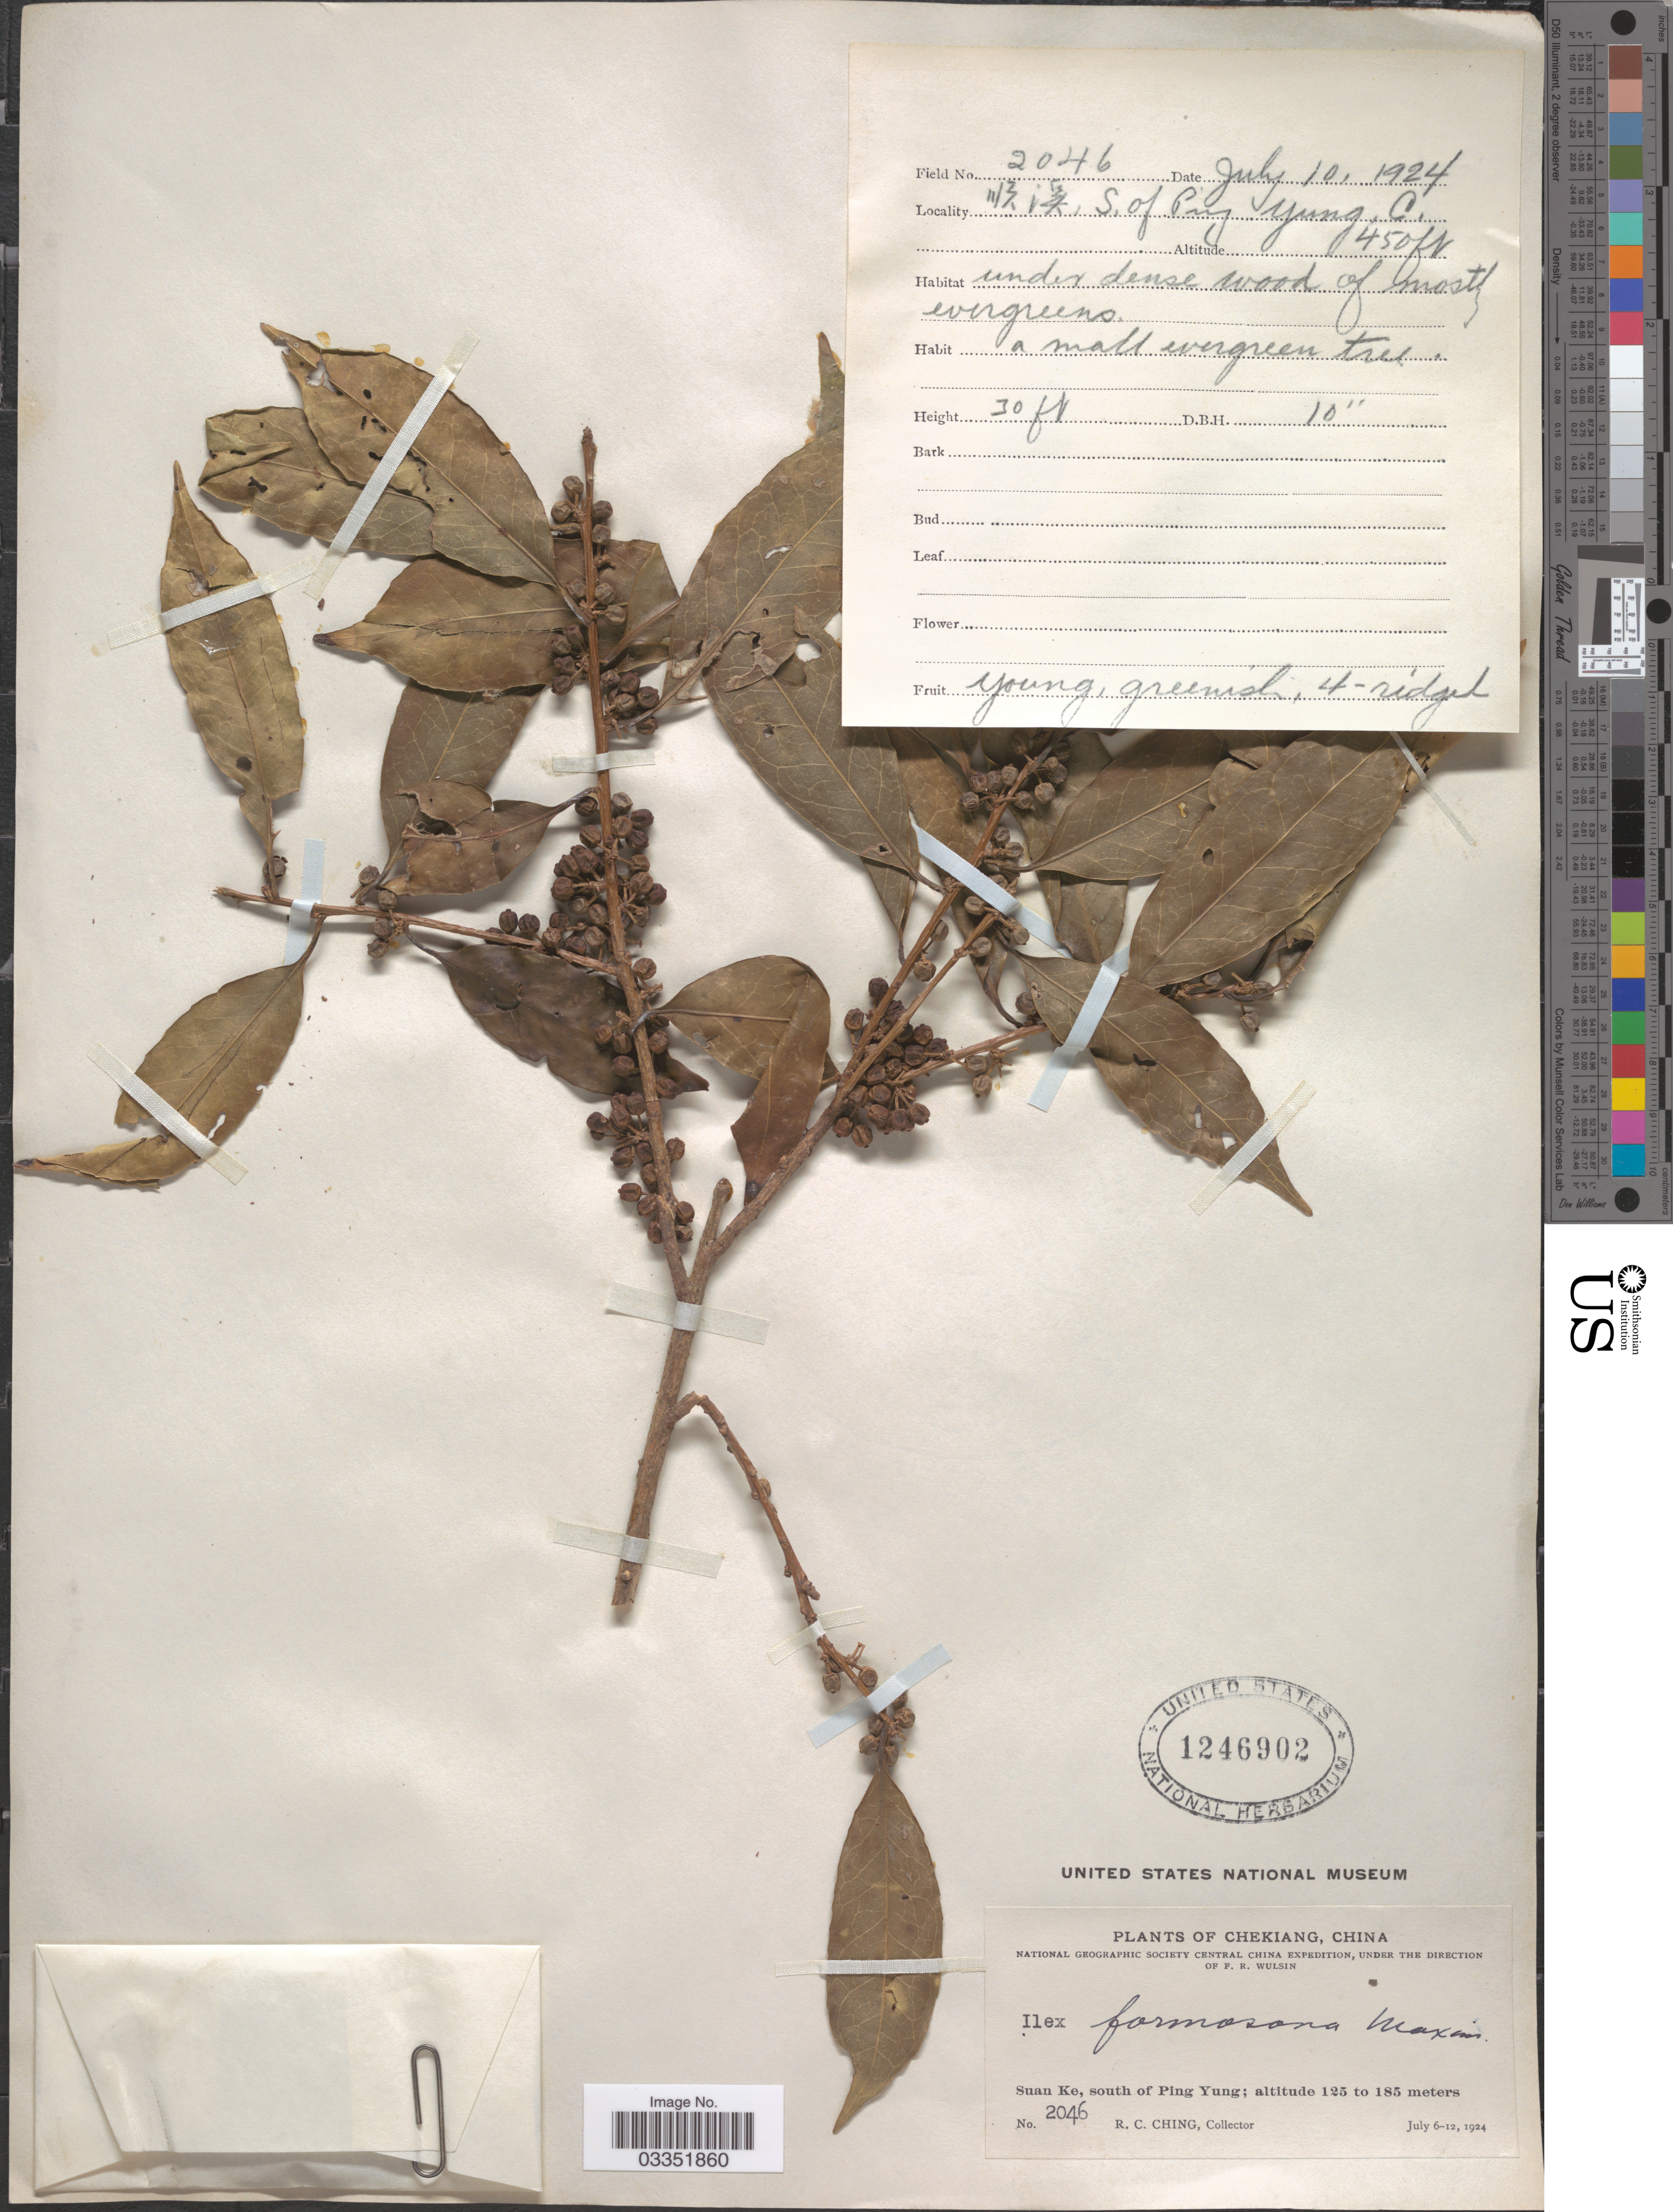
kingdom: Plantae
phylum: Tracheophyta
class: Magnoliopsida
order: Aquifoliales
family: Aquifoliaceae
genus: Ilex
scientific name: Ilex formosana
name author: Maxim.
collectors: R. C. Ching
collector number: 2046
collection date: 1924-07-10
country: China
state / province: Zhejiang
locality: X, S. of Ping Yung. Chekiang. Suan Ke, south of Ping Yung.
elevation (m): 137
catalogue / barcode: US 1246902